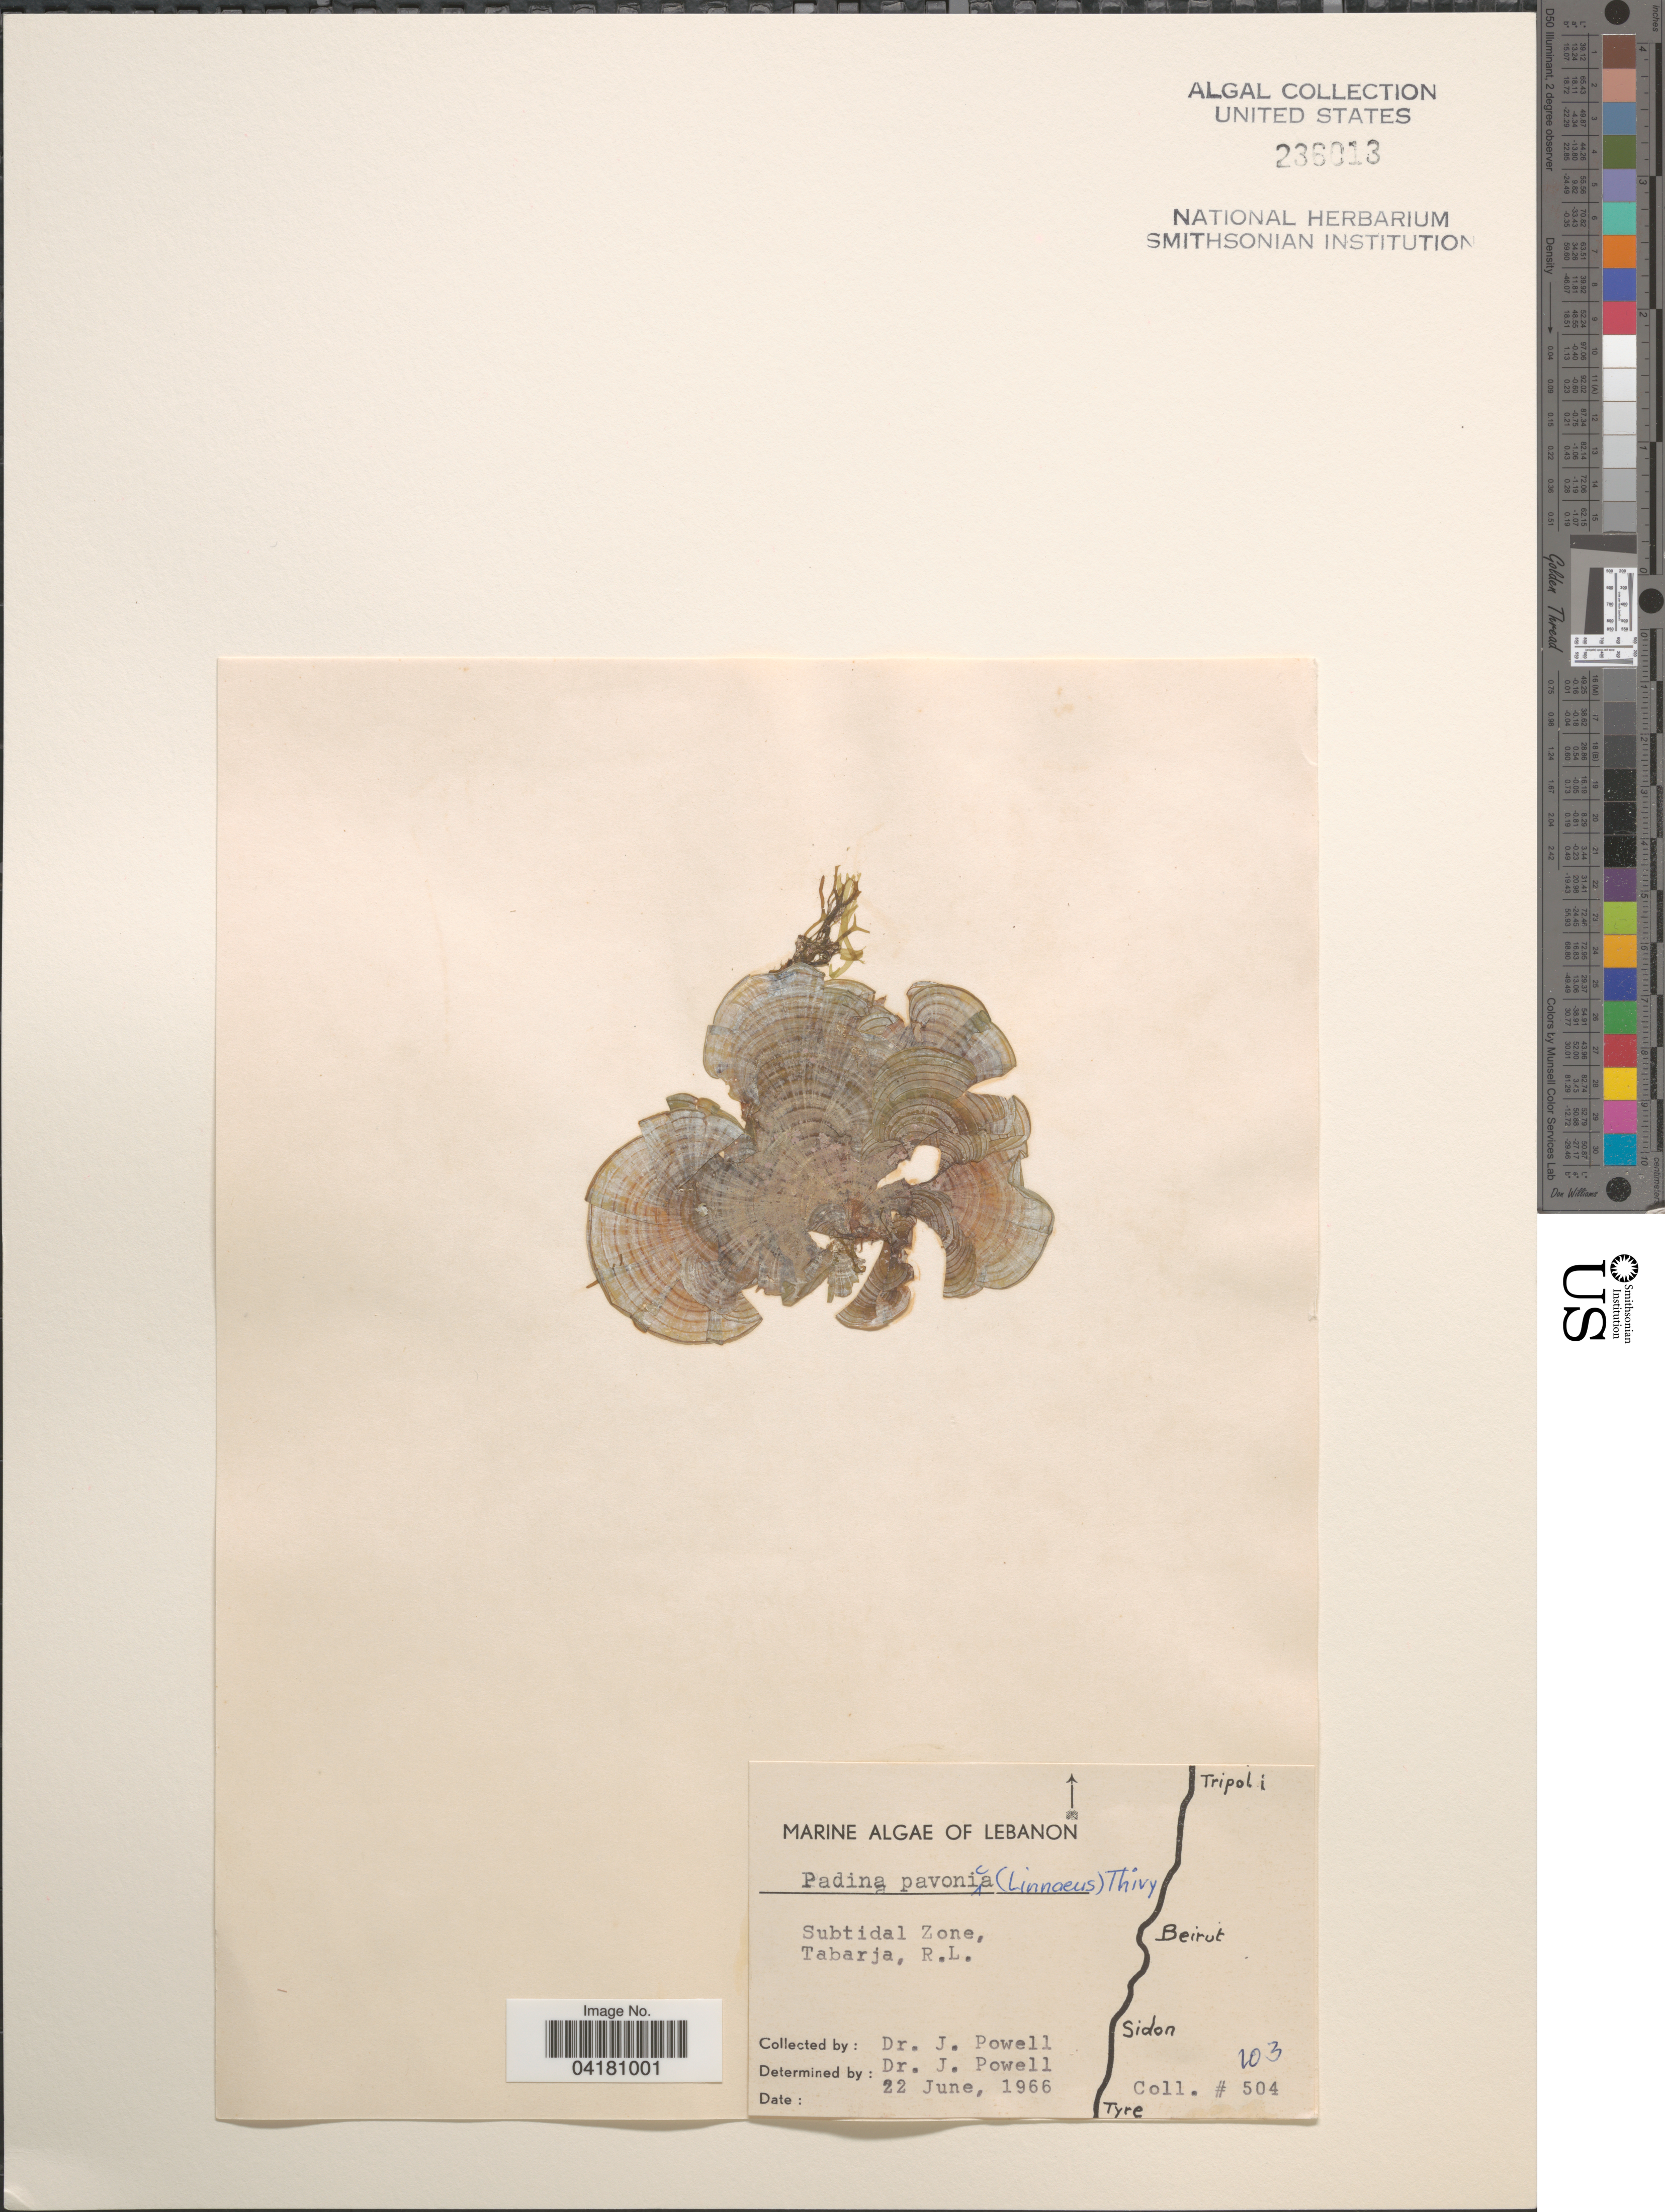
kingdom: Chromista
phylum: Ochrophyta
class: Phaeophyceae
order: Dictyotales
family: Dictyotaceae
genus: Padina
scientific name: Padina pavonica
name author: (L.) Thivy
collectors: J. Powell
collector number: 504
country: Lebanon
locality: Subtidal Zone, Tabarja, R.L.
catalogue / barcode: US 236013